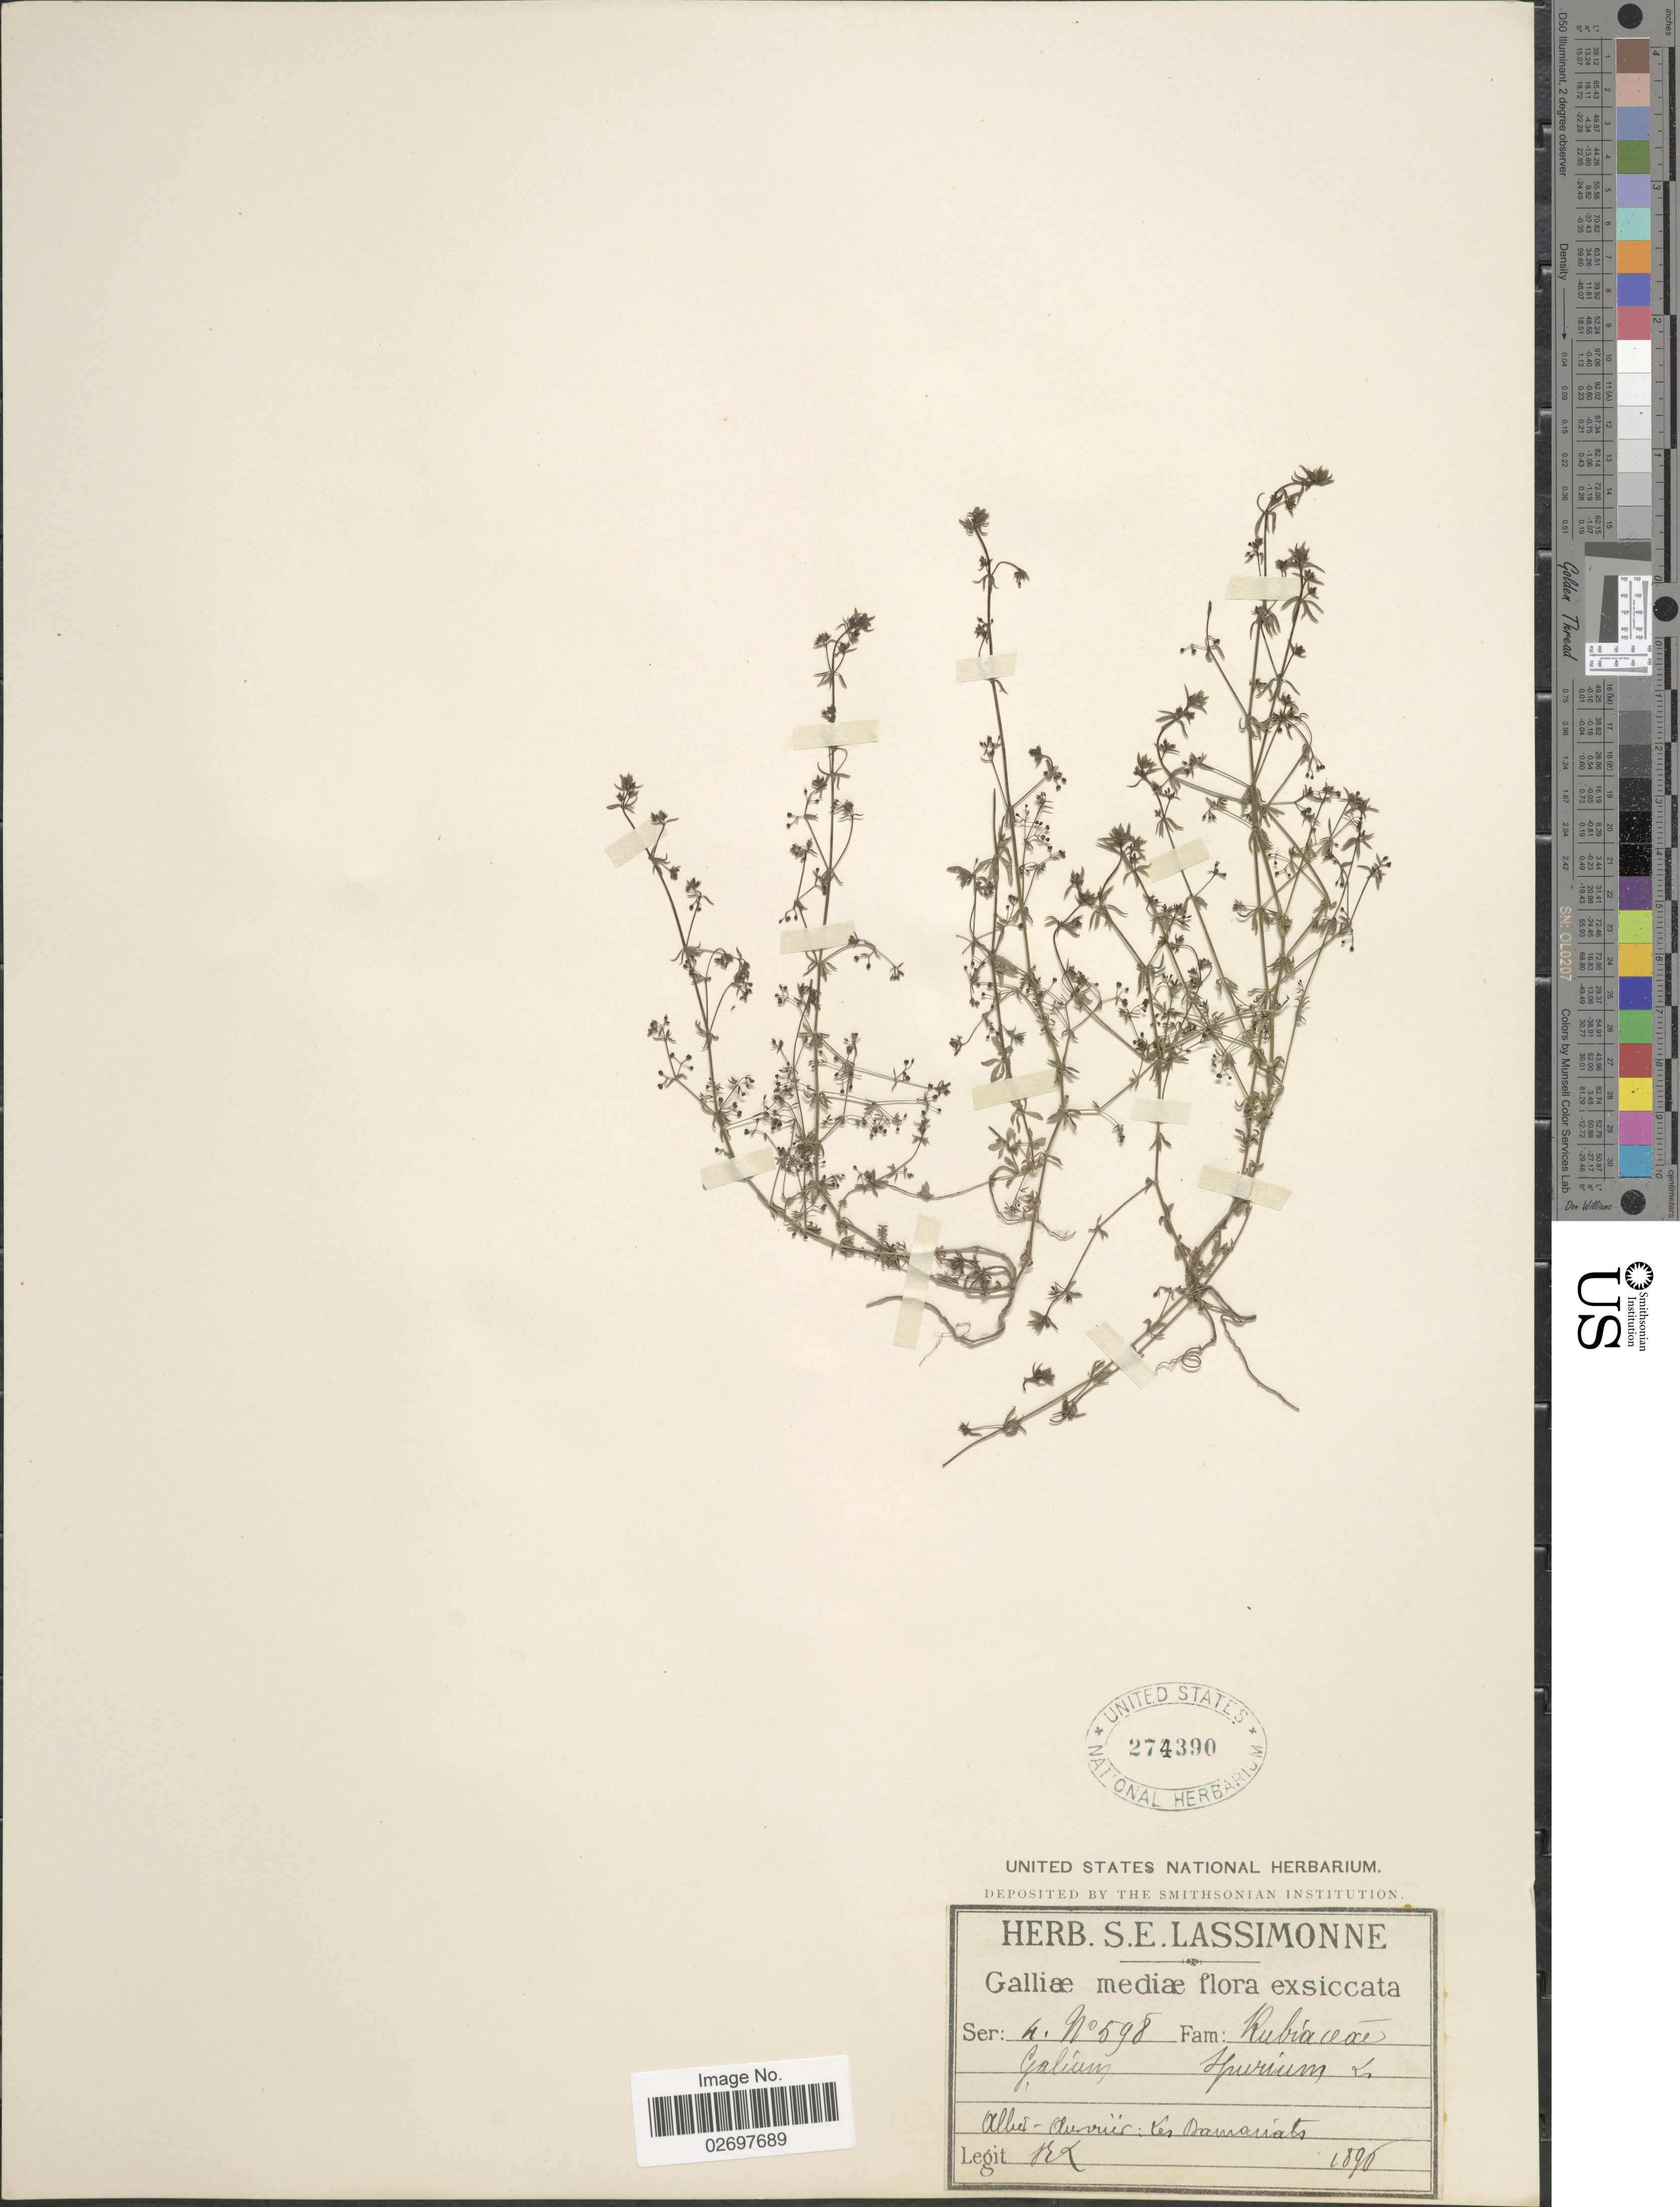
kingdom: Plantae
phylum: Tracheophyta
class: Magnoliopsida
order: Gentianales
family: Rubiaceae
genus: Galium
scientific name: Galium spurium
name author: L.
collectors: S. Lassimonne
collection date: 1896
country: France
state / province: Auvergne-Rhône-Alpes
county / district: Allier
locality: Galliæ mediæ [Central France]. Allier - Aurouër: Les Damariats.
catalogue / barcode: US 274390